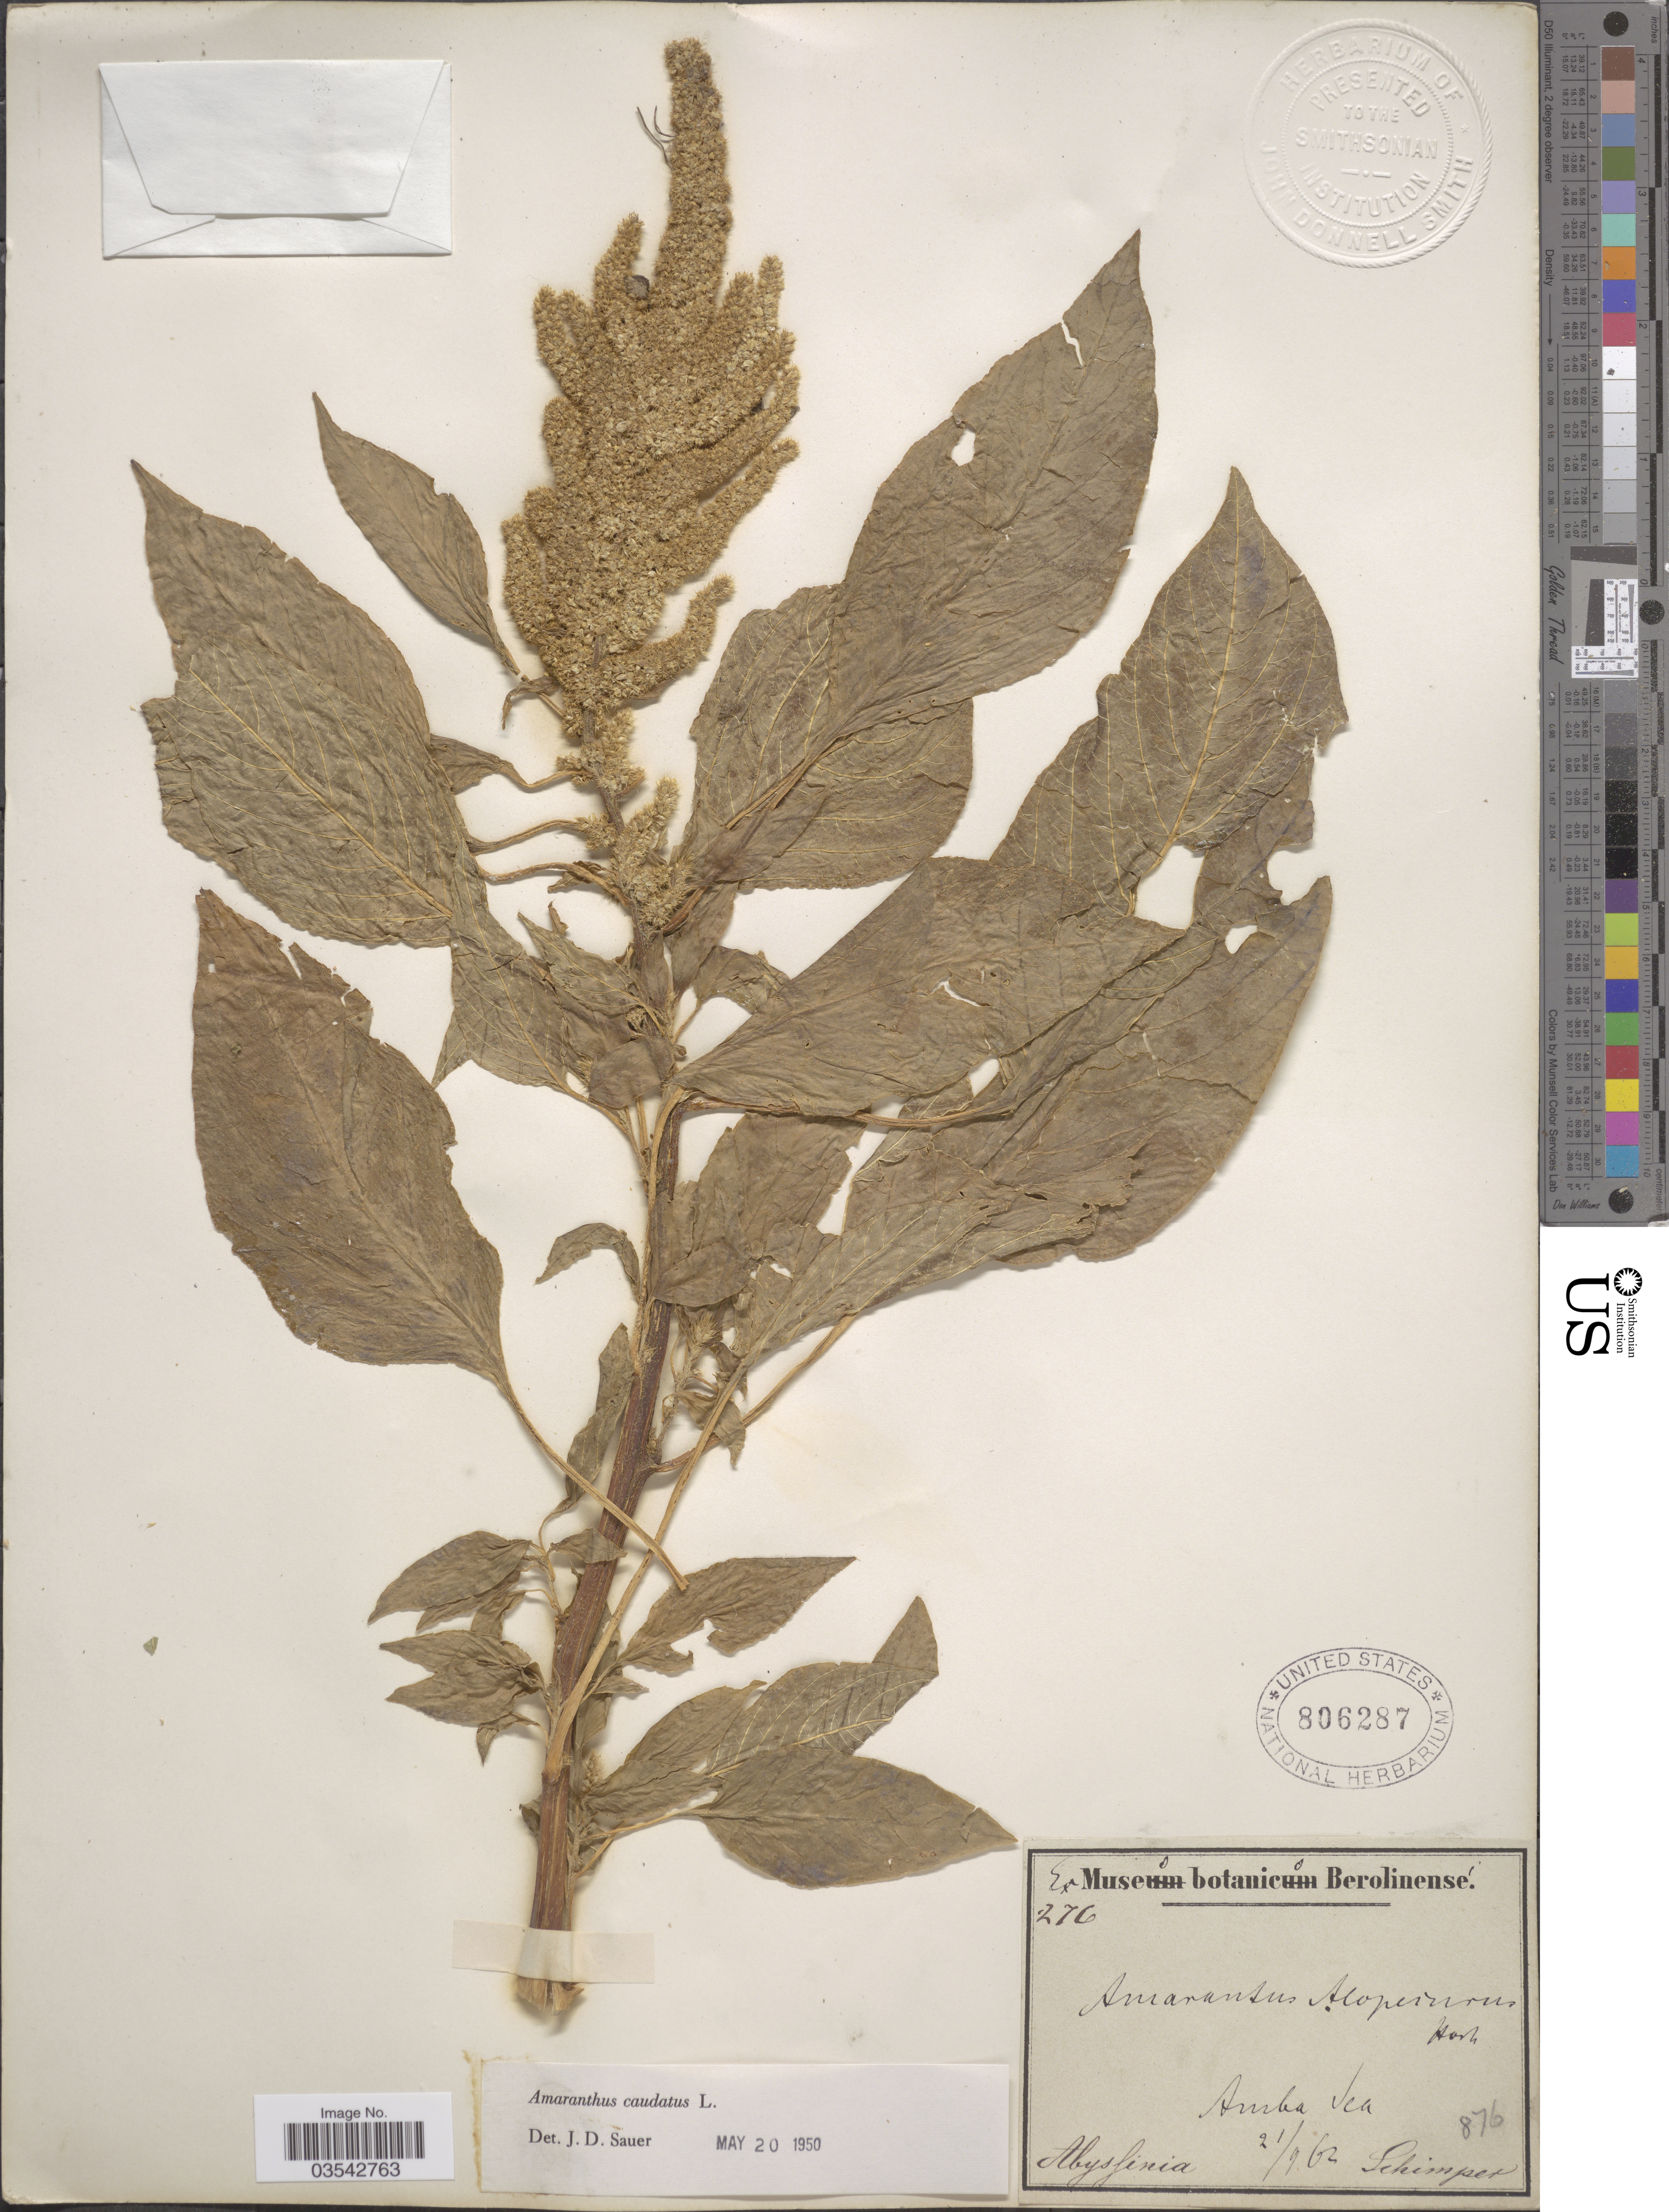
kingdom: Plantae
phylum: Tracheophyta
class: Magnoliopsida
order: Caryophyllales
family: Amaranthaceae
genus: Amaranthus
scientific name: Amaranthus caudatus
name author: L.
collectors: -. Schimper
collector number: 276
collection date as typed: Transcribed d/m/y: 21/9/62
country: Ethiopia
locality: Amba Jea [interpreted]. Abyssinia.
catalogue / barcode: US 806287